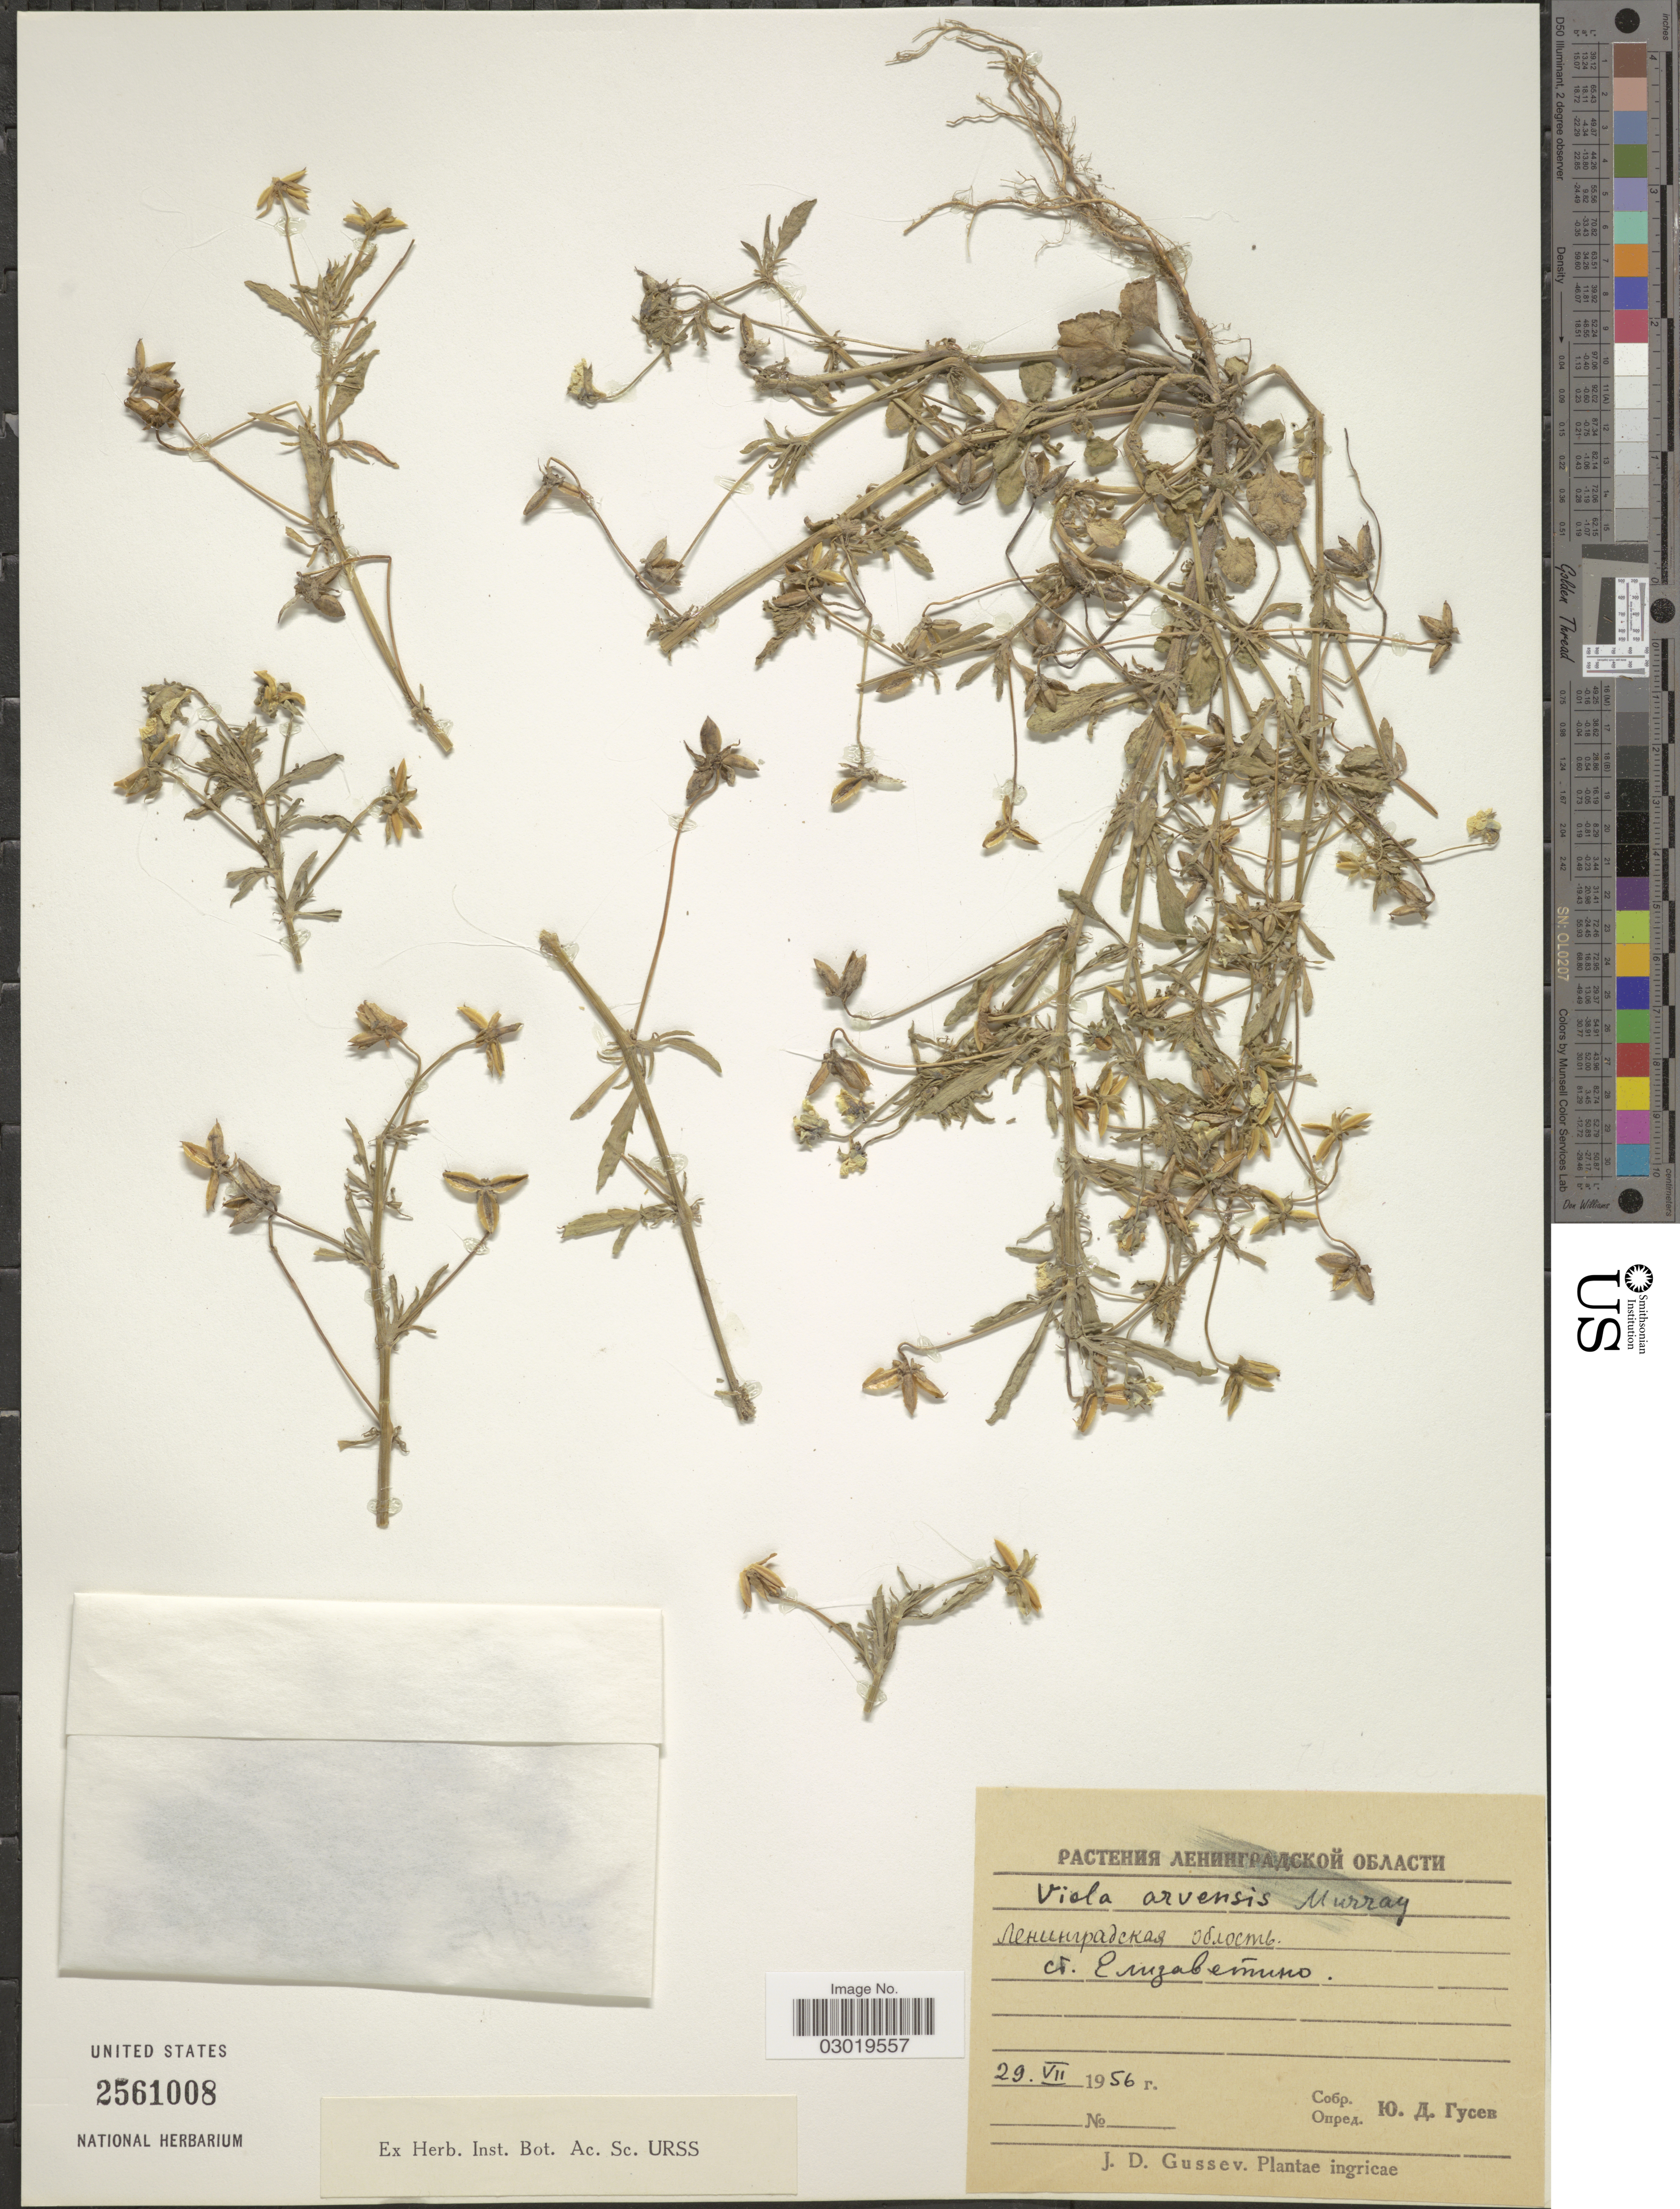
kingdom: Plantae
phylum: Tracheophyta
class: Magnoliopsida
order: Malpighiales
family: Violaceae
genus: Viola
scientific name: Viola arvensis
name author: Murray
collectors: J. Gusev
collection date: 1956-07-29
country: Russian Federation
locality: Elizavetino Station.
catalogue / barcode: US 2561008